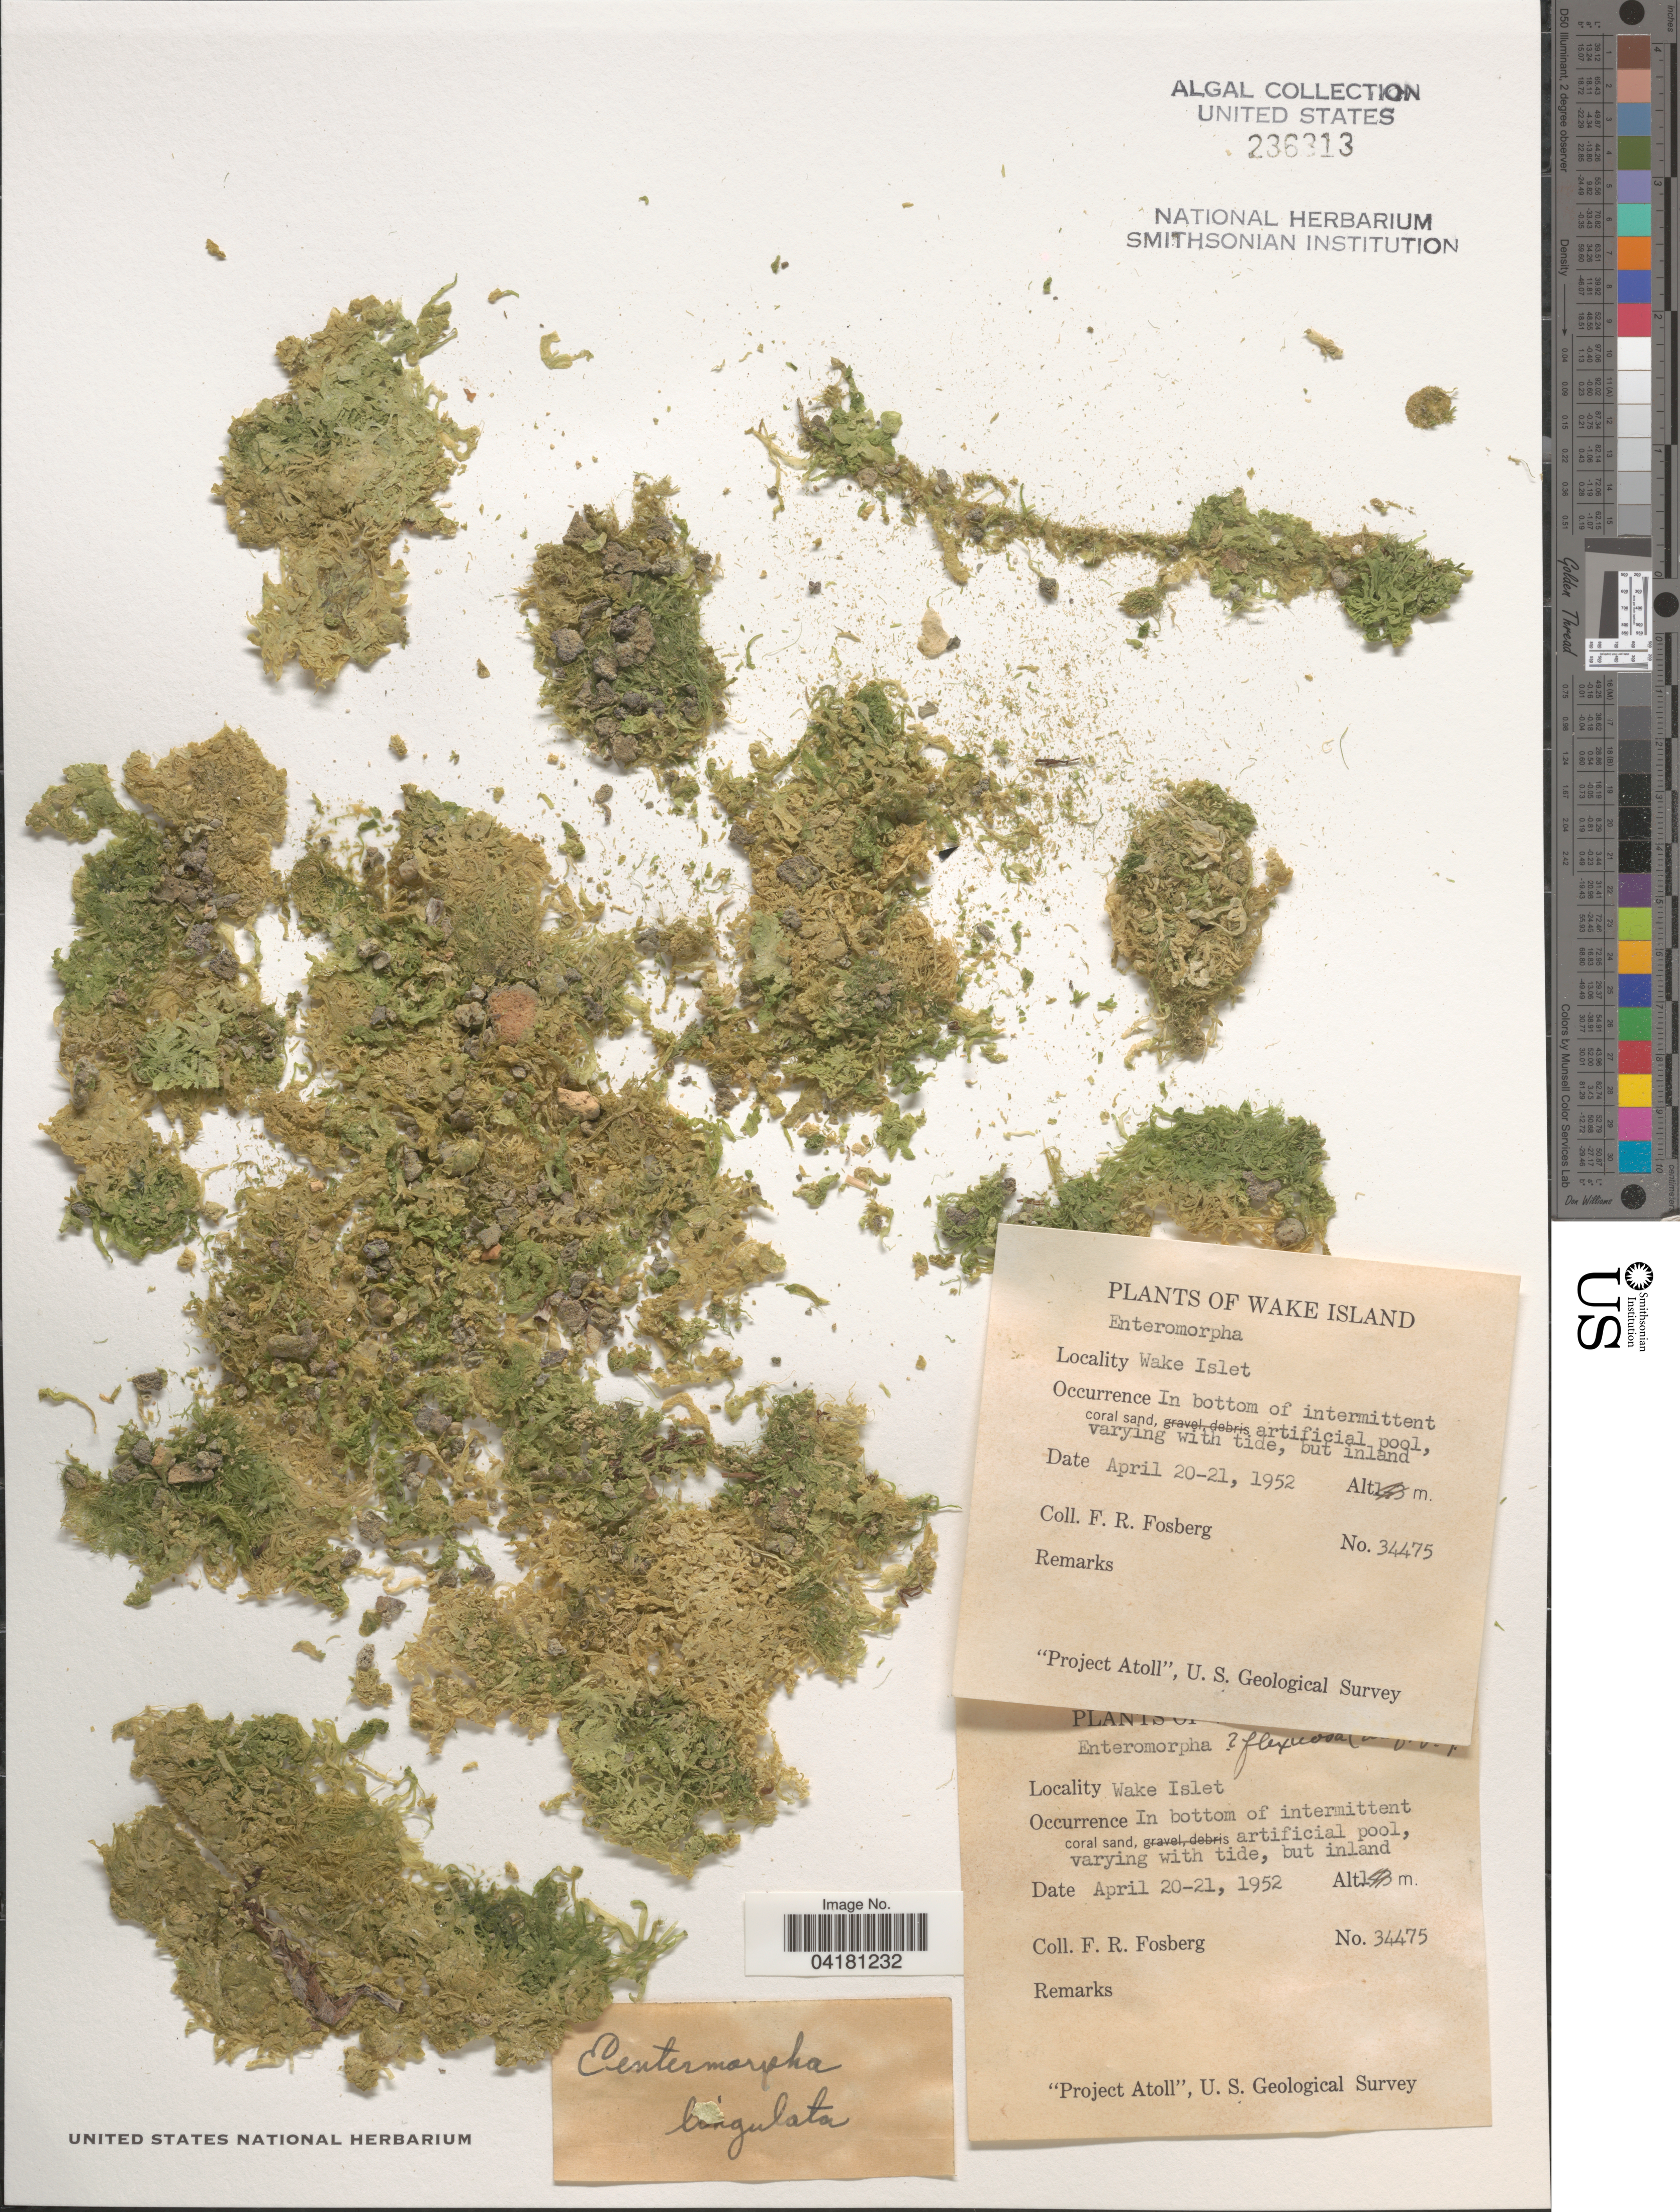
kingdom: Plantae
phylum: Chlorophyta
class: Ulvophyceae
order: Ulvales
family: Ulvaceae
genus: Ulva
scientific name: Ulva flexuosa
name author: Wulfen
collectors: F. R. Fosberg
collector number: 34475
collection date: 1952-04-20/1952-04-21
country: U.S. Administered Pacific Islands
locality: Wake Island. Wake Islet. "Project Atoll", U. S. Geological Survey.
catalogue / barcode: US 236313